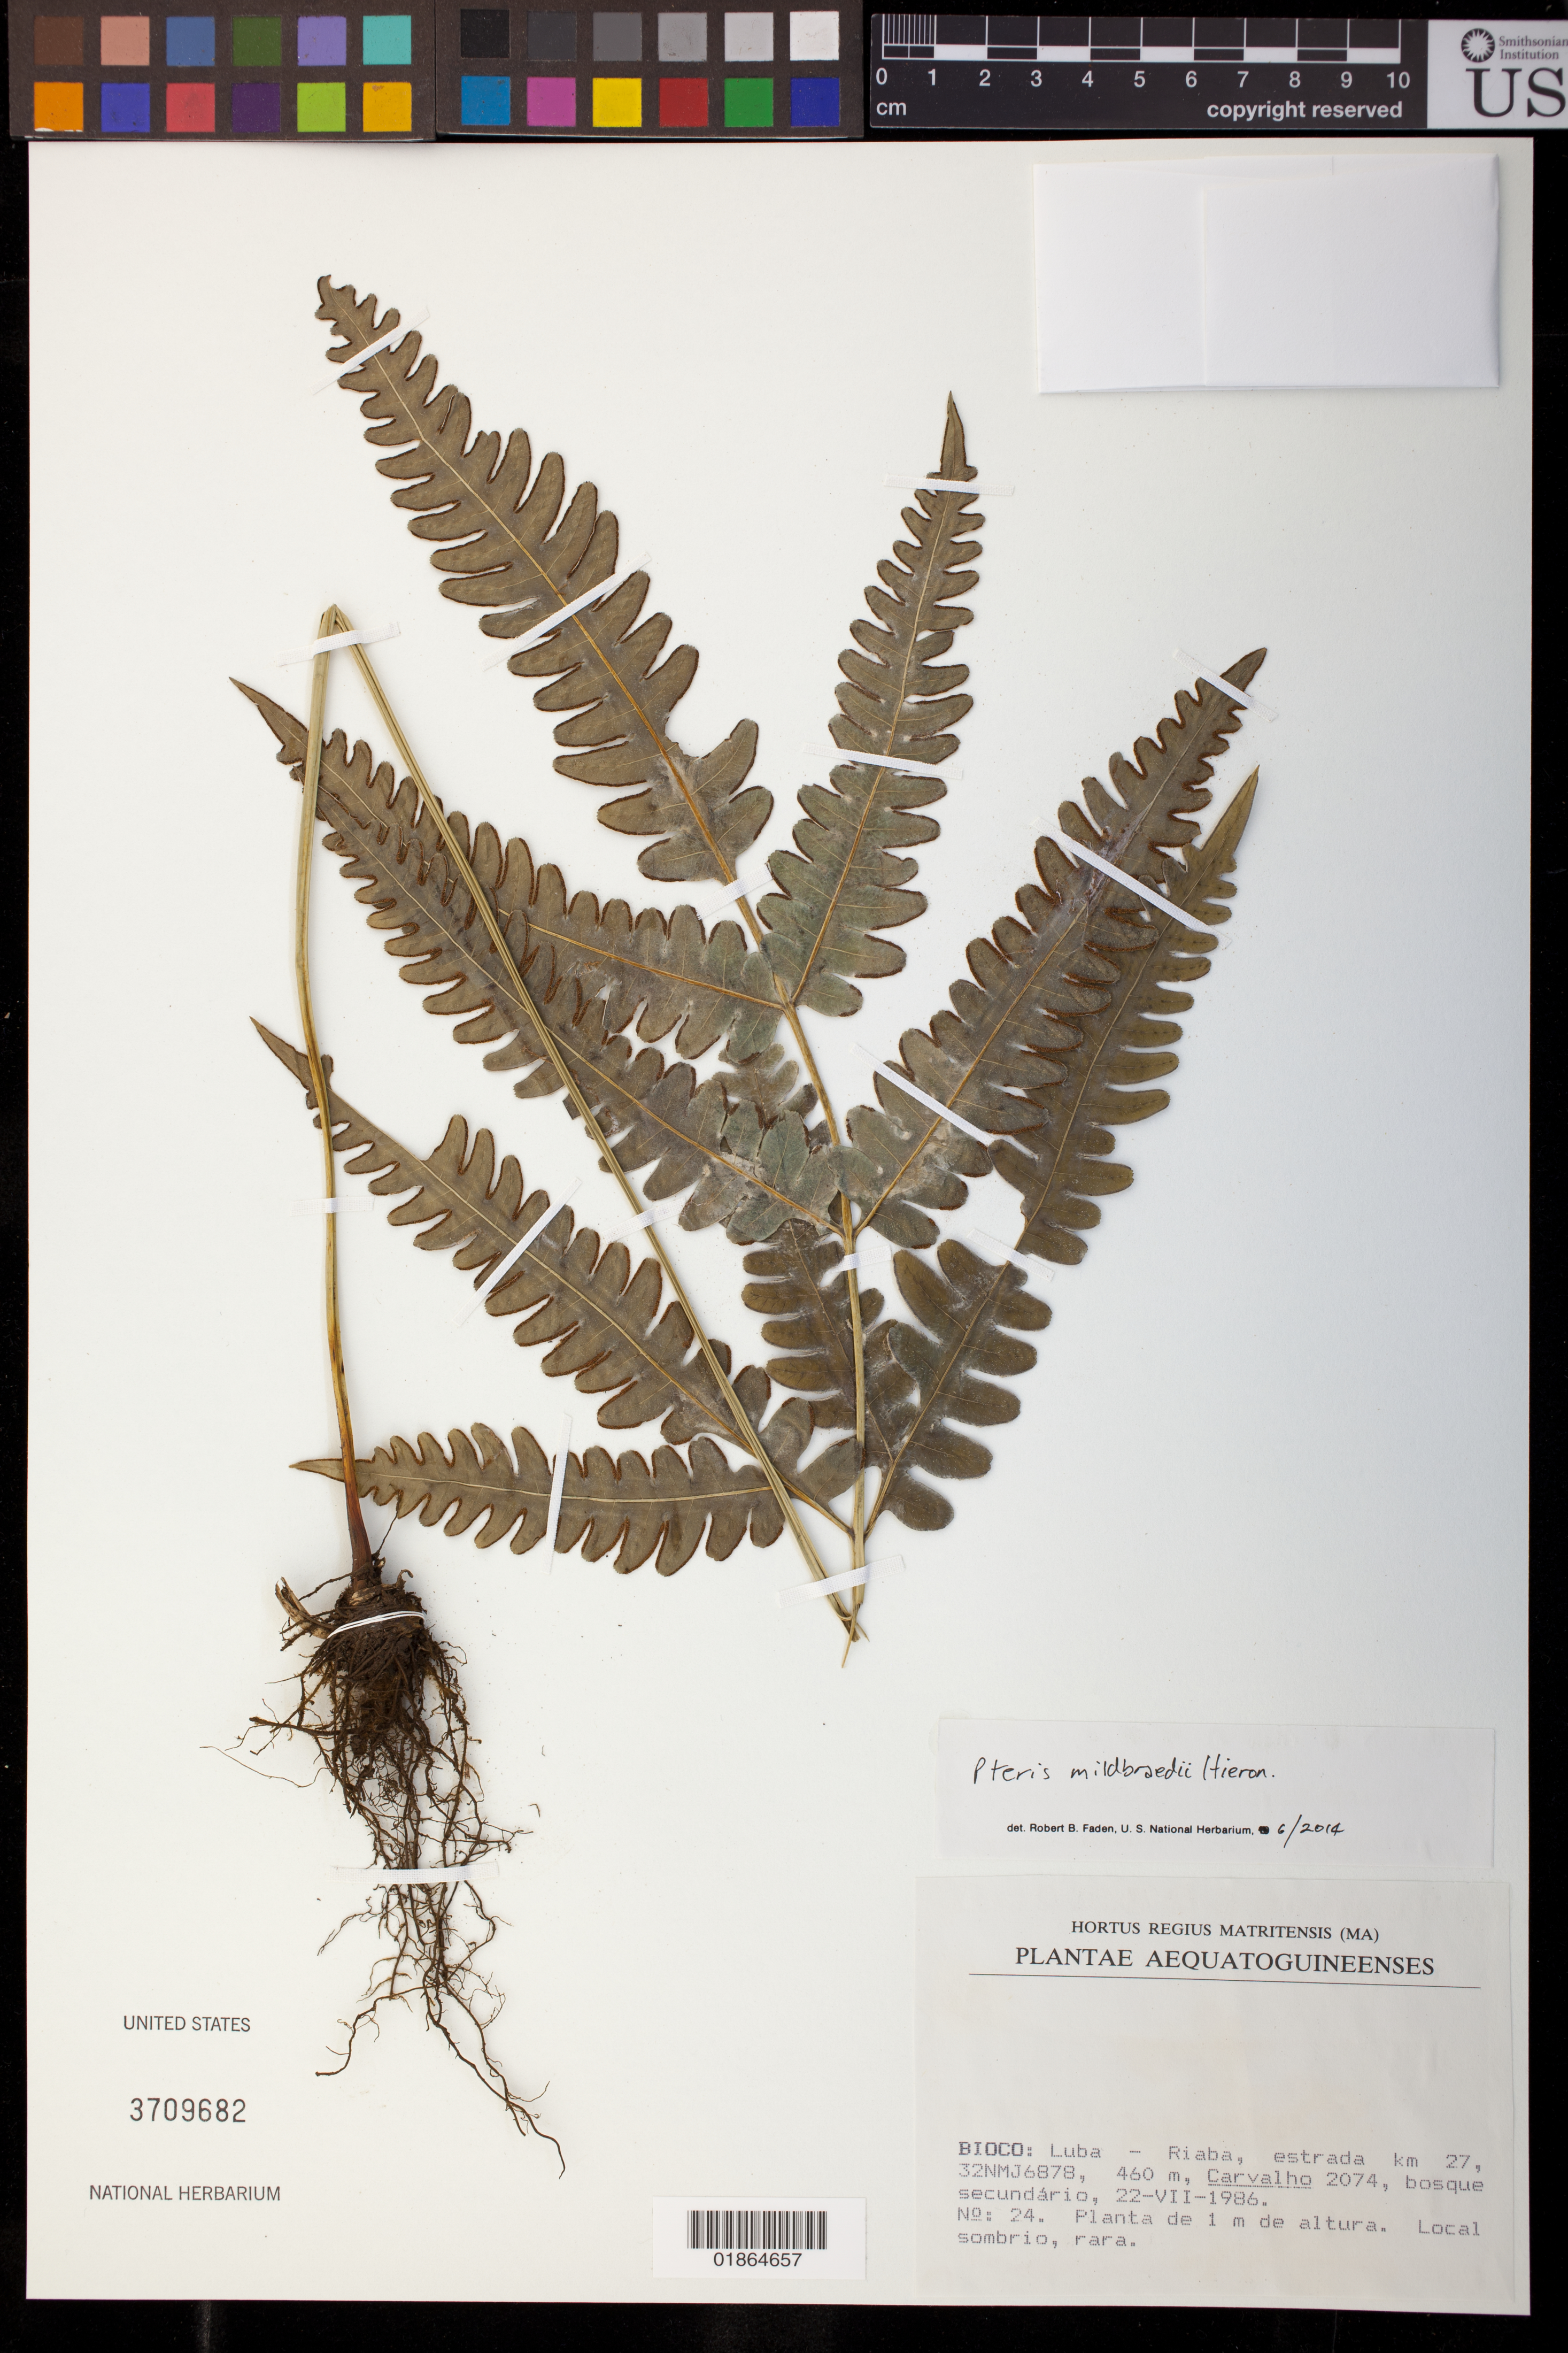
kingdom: Plantae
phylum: Tracheophyta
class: Polypodiopsida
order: Polypodiales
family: Pteridaceae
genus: Pteris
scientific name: Pteris mildbraedii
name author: Hieron.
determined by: Faden, Robert B., (US), Smithsonian Institution - National Museum of Natural History (UNITED STATES)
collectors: Carvalho, --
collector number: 2074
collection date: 1986-07-22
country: Equatorial Guinea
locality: Bioco: Luba- Riaba, estrada 27 km, 32NMJ6878.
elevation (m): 460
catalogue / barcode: US 3709682